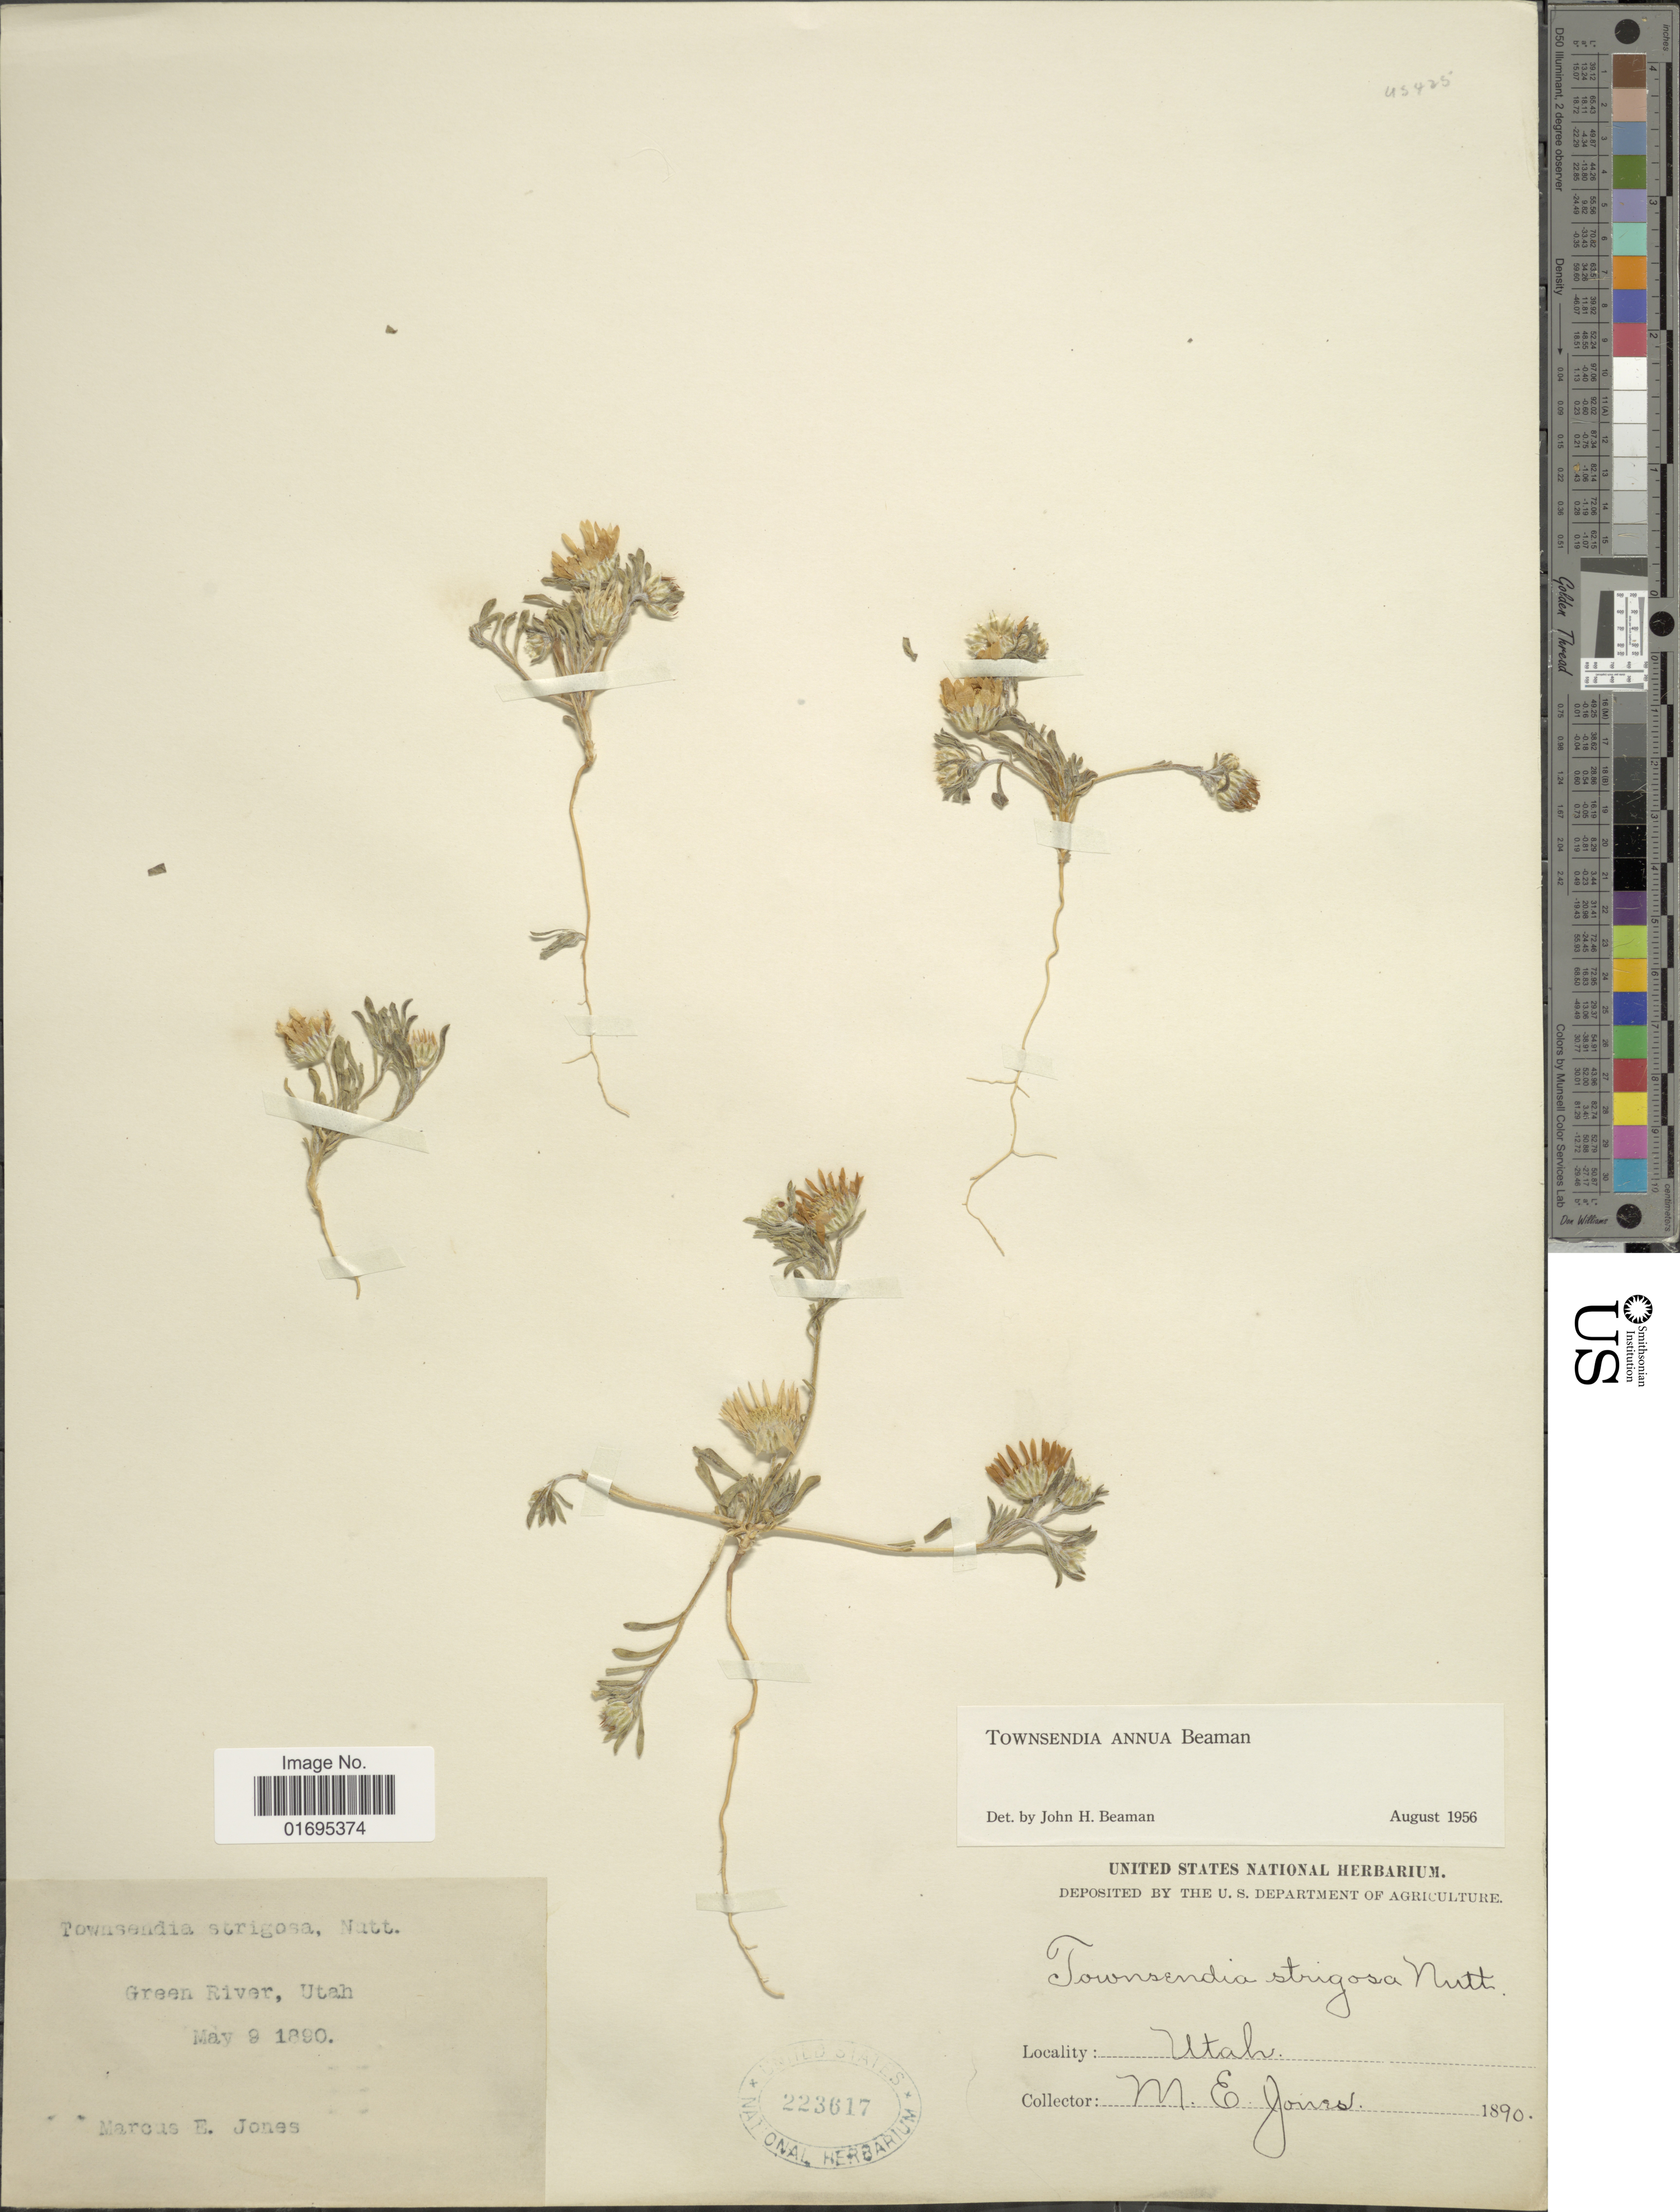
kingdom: Plantae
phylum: Tracheophyta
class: Magnoliopsida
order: Asterales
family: Asteraceae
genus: Townsendia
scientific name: Townsendia annua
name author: Beaman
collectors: M. E. Jones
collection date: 1890-05-09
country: United States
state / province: Utah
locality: Green River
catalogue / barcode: US 223617